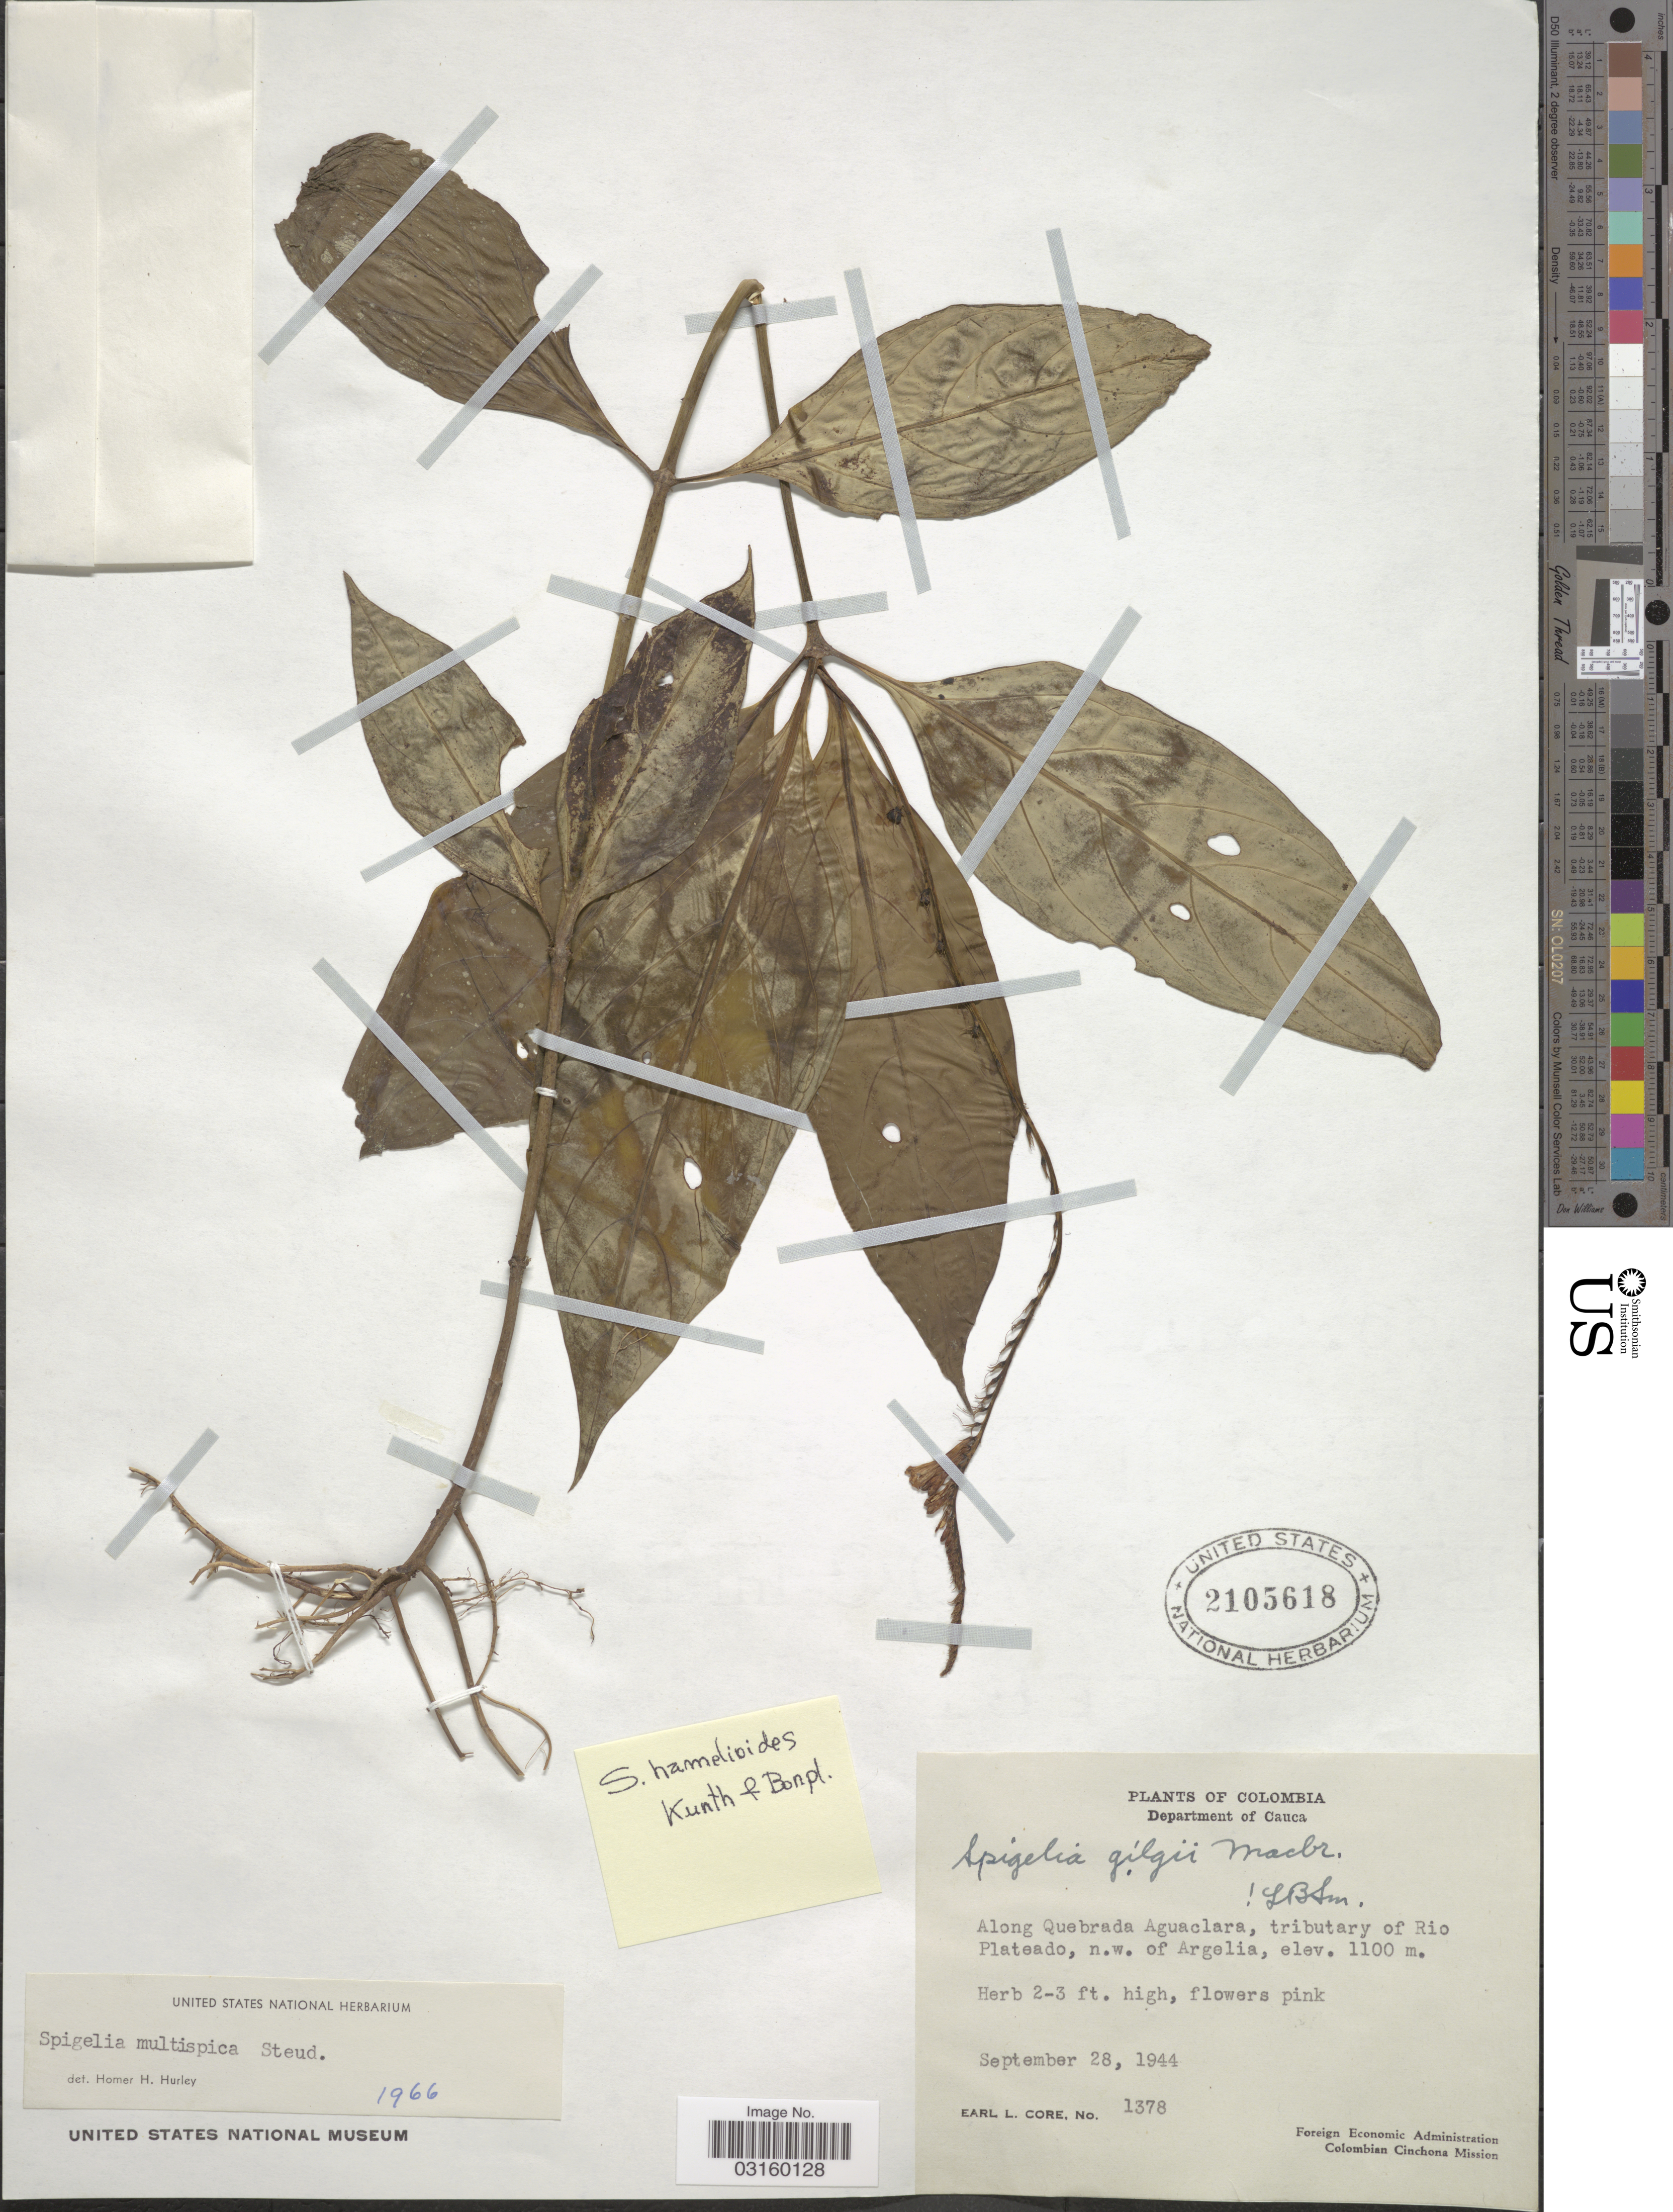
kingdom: Plantae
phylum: Tracheophyta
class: Magnoliopsida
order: Gentianales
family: Loganiaceae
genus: Spigelia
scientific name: Spigelia hamelioides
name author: Kunth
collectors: E. L. Core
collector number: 1378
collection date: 1944-09-28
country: Colombia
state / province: Cauca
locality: Department of Cauca. Along Quebrada Aguaclara, tributary of Rio Plateado, n.w. of Argelia.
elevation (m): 1100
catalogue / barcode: US 2105618